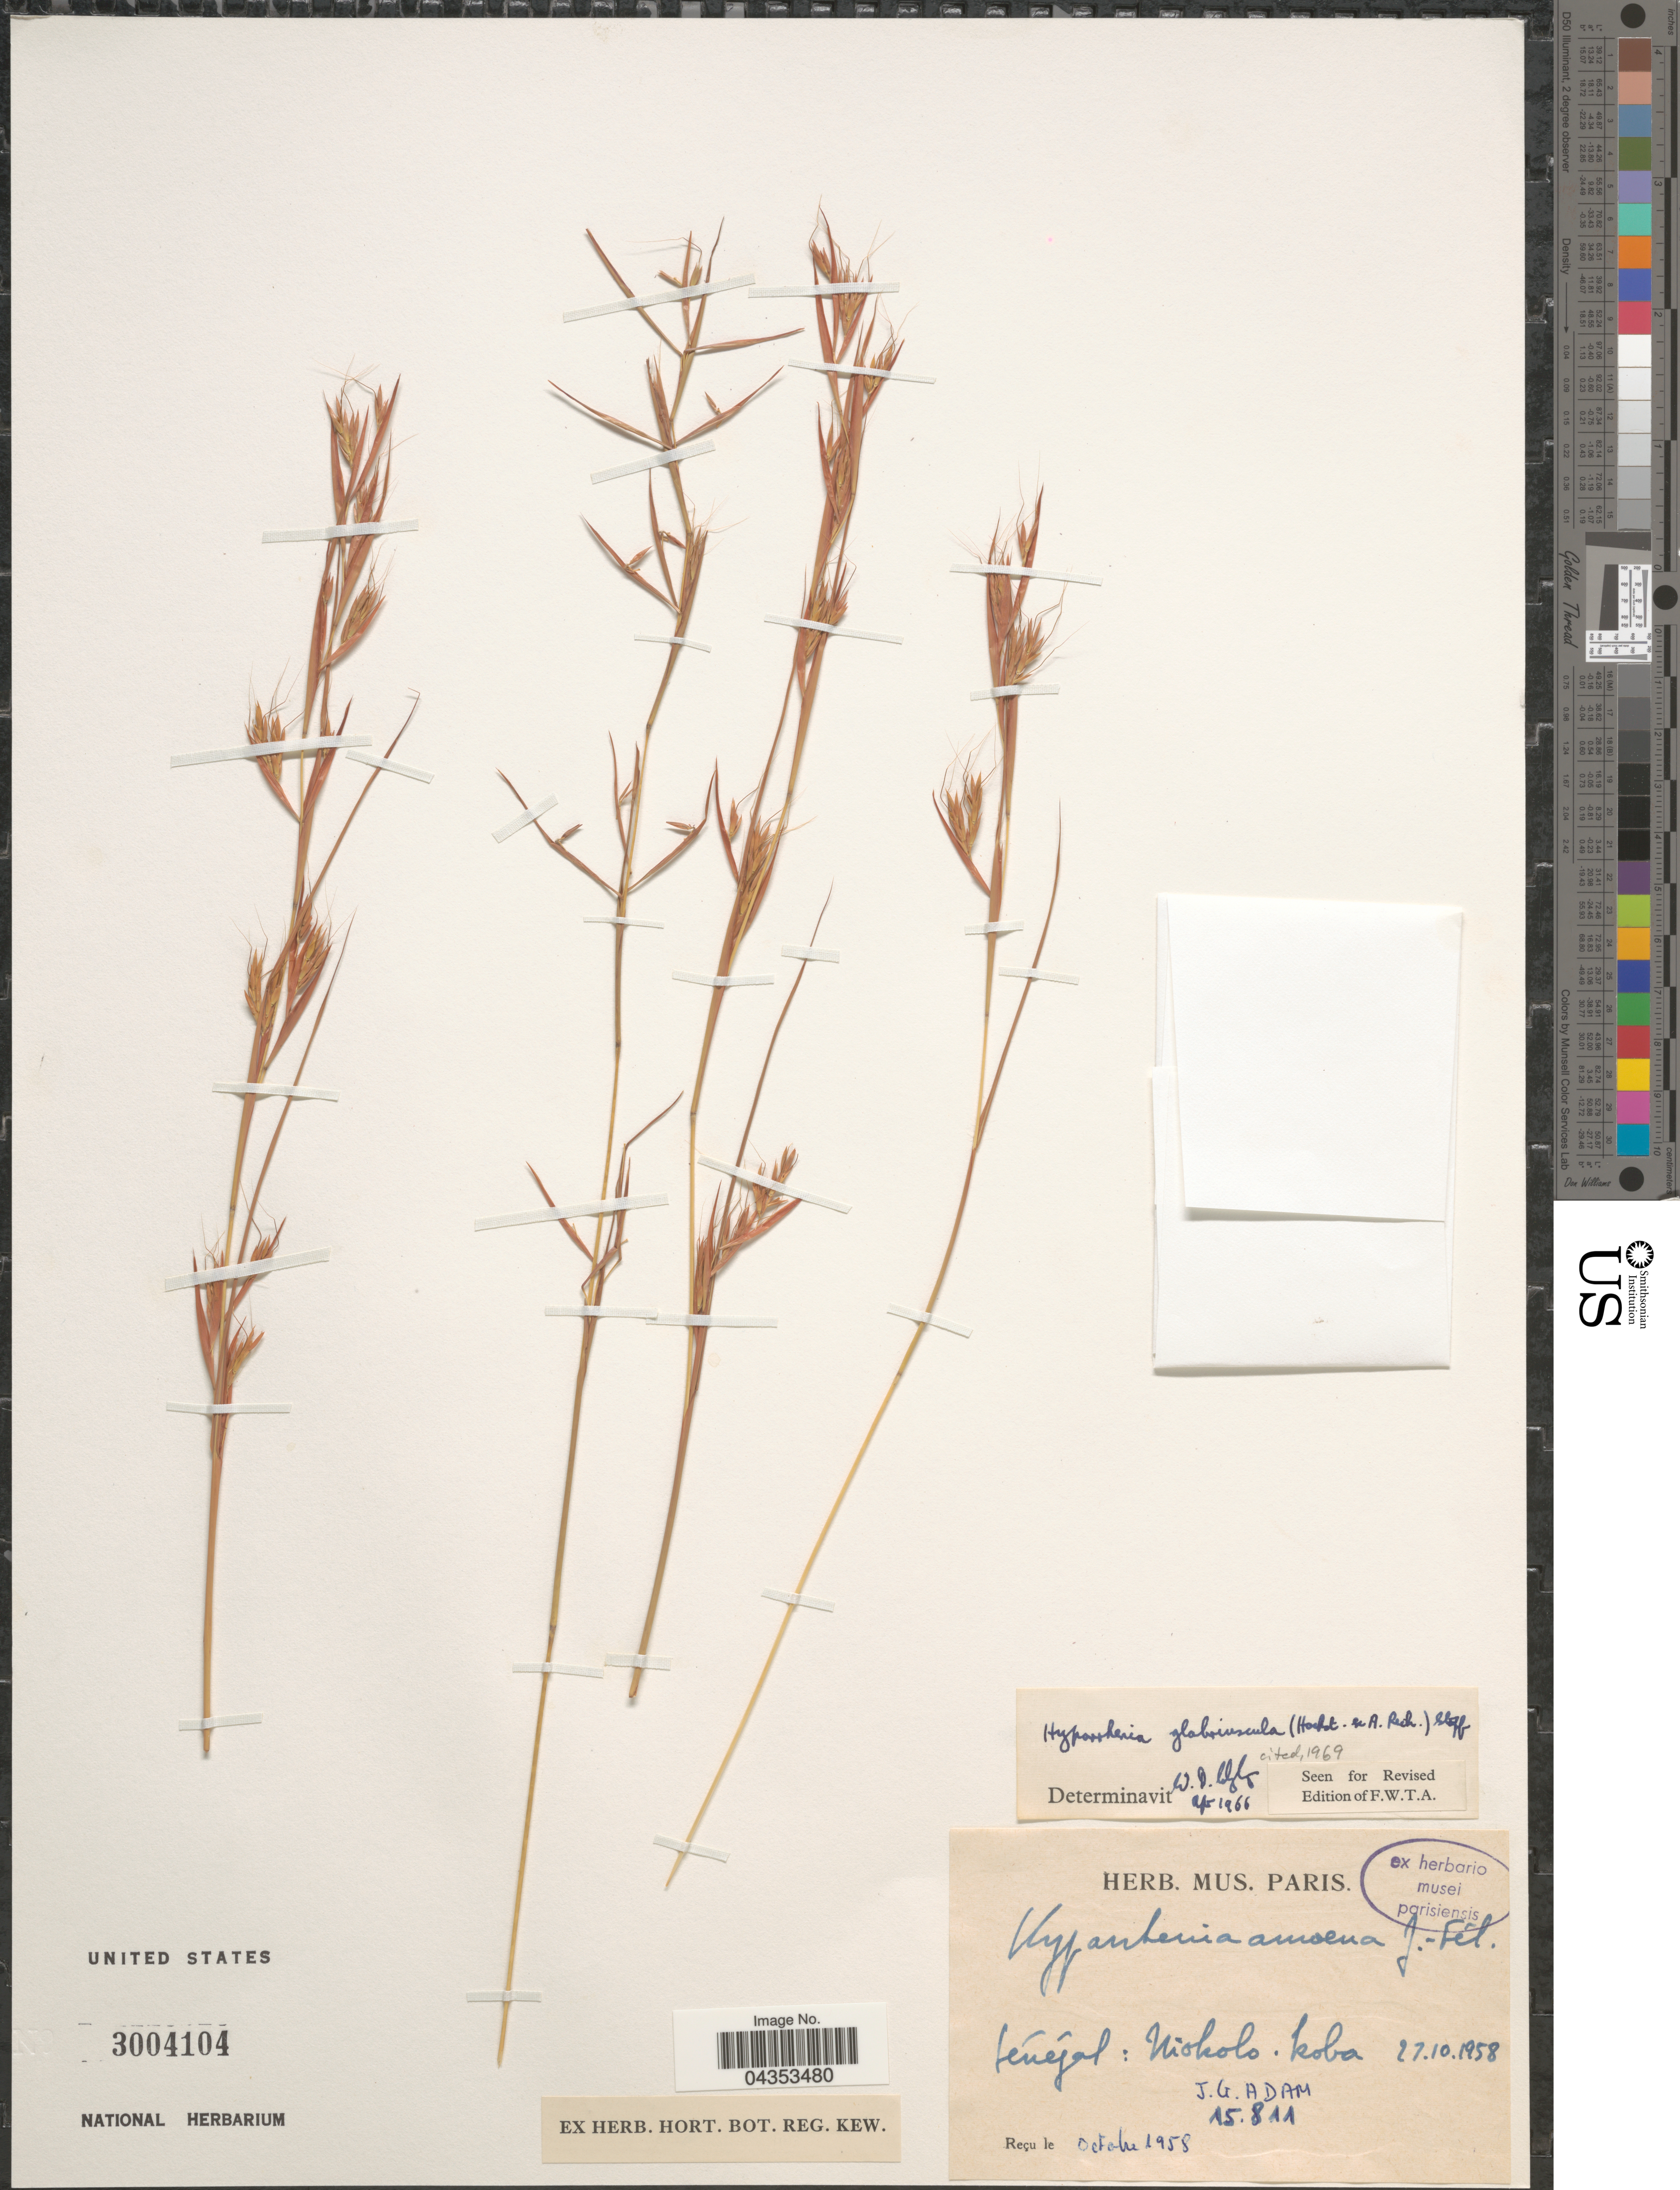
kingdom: Plantae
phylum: Tracheophyta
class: Liliopsida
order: Poales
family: Poaceae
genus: Hyparrhenia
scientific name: Hyparrhenia glabriuscula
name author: (Hochst. ex A. Rich.) Stapf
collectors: J. Adam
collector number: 15811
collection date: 1958-10-27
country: Senegal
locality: Niokolo. Koba.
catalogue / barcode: US 3004104